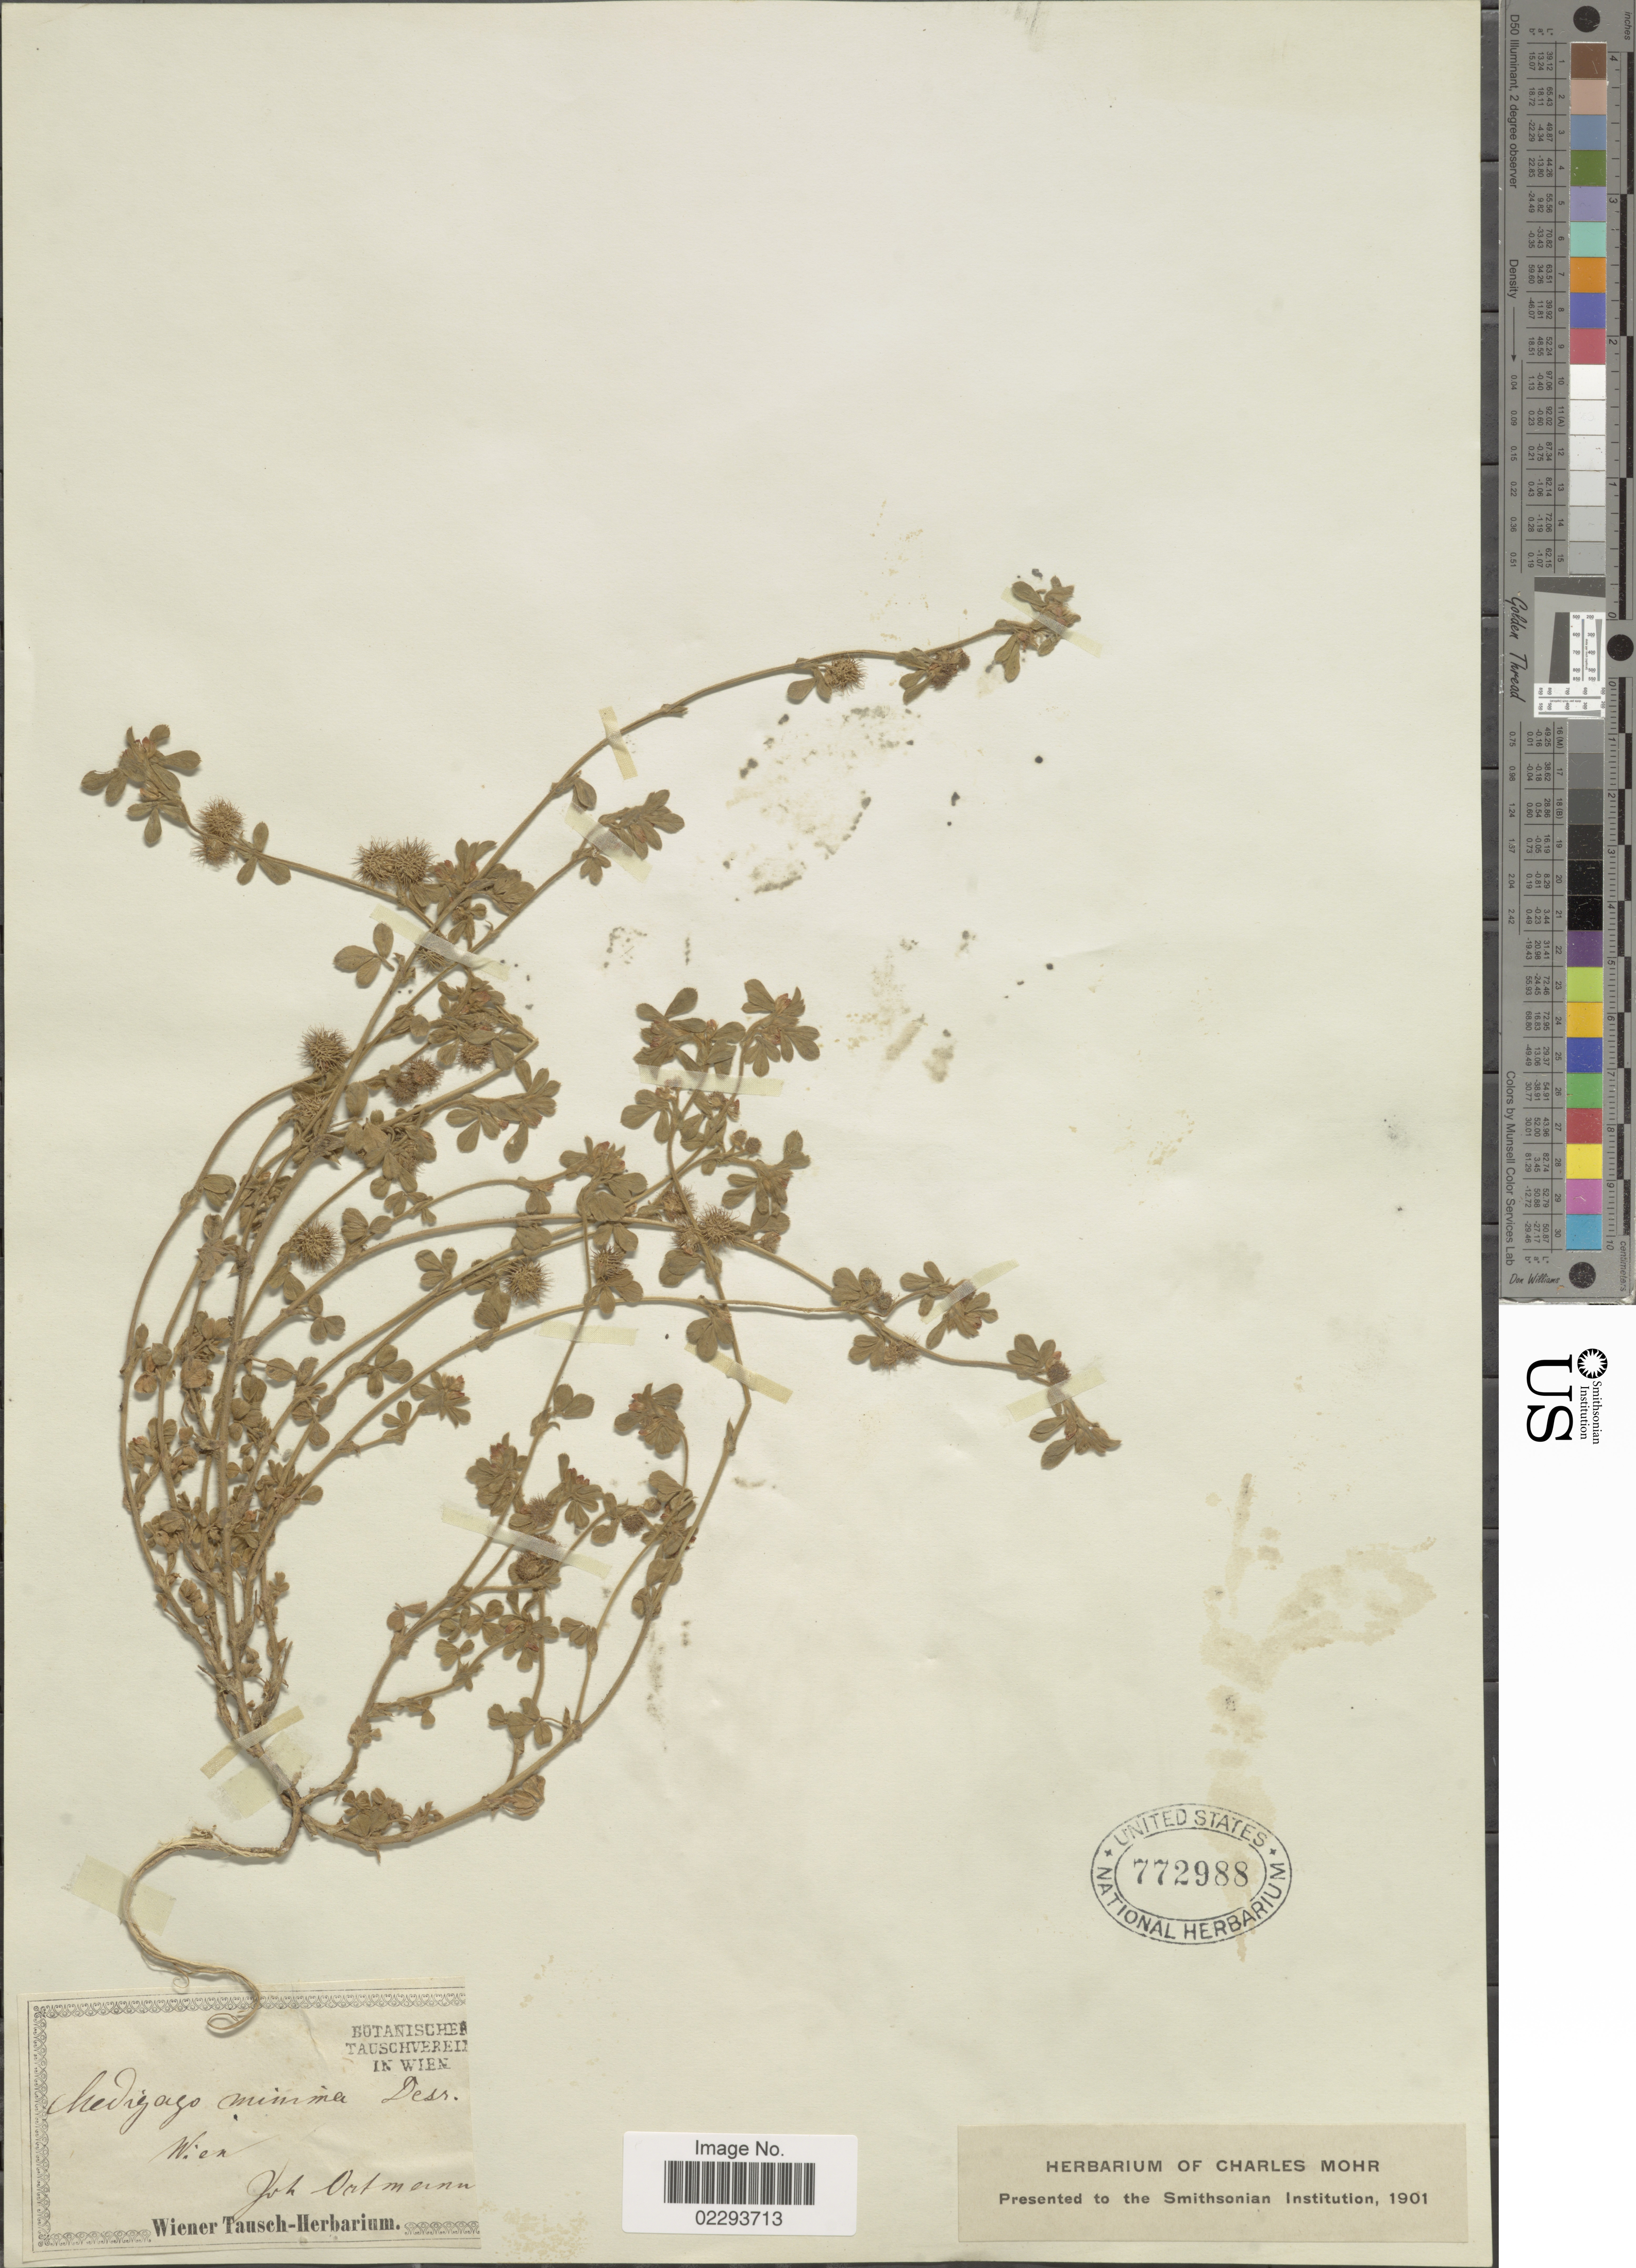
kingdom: Plantae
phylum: Tracheophyta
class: Magnoliopsida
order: Fabales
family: Fabaceae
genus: Medicago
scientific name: Medicago minima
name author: Lam.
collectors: ex Herb. Wiener Tausch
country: Austria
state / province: Wien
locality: Wien.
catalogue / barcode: US 772988